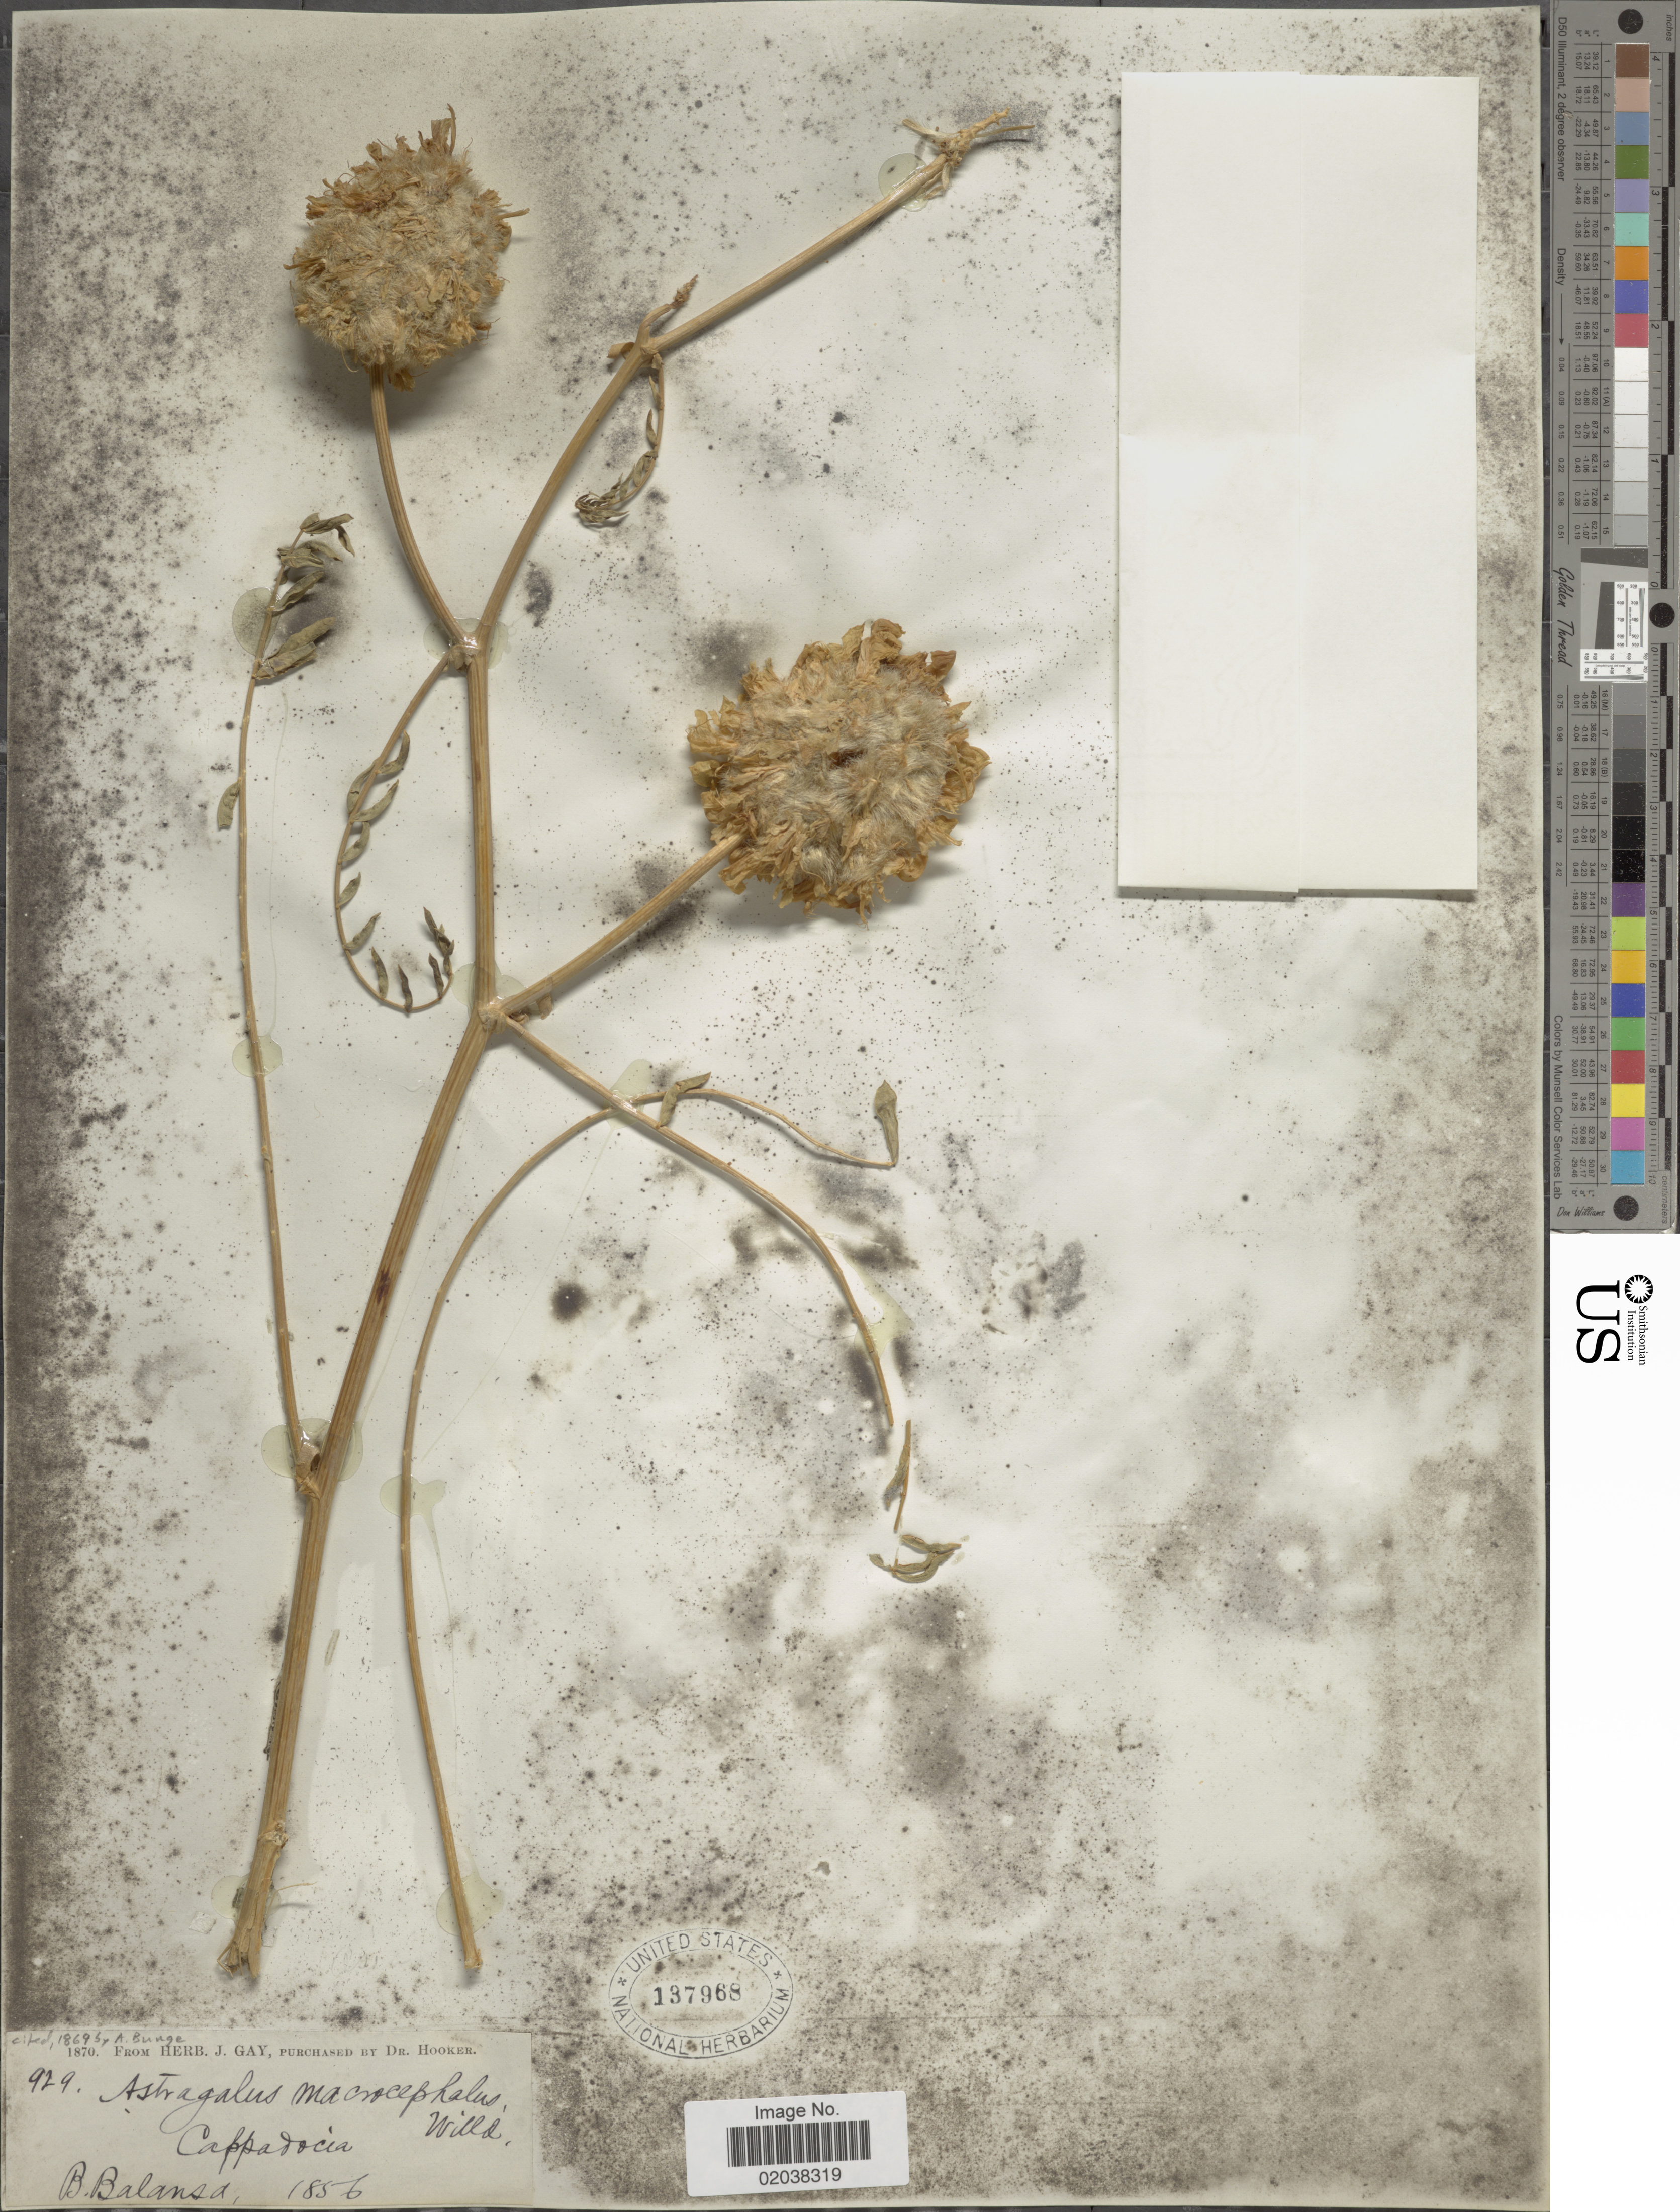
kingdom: Plantae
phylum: Tracheophyta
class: Magnoliopsida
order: Fabales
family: Fabaceae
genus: Astragalus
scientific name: Astragalus macrocephalus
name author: Willd.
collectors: B. Balansa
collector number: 929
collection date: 1856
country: Turkey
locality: Cappadocia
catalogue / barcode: US 137968